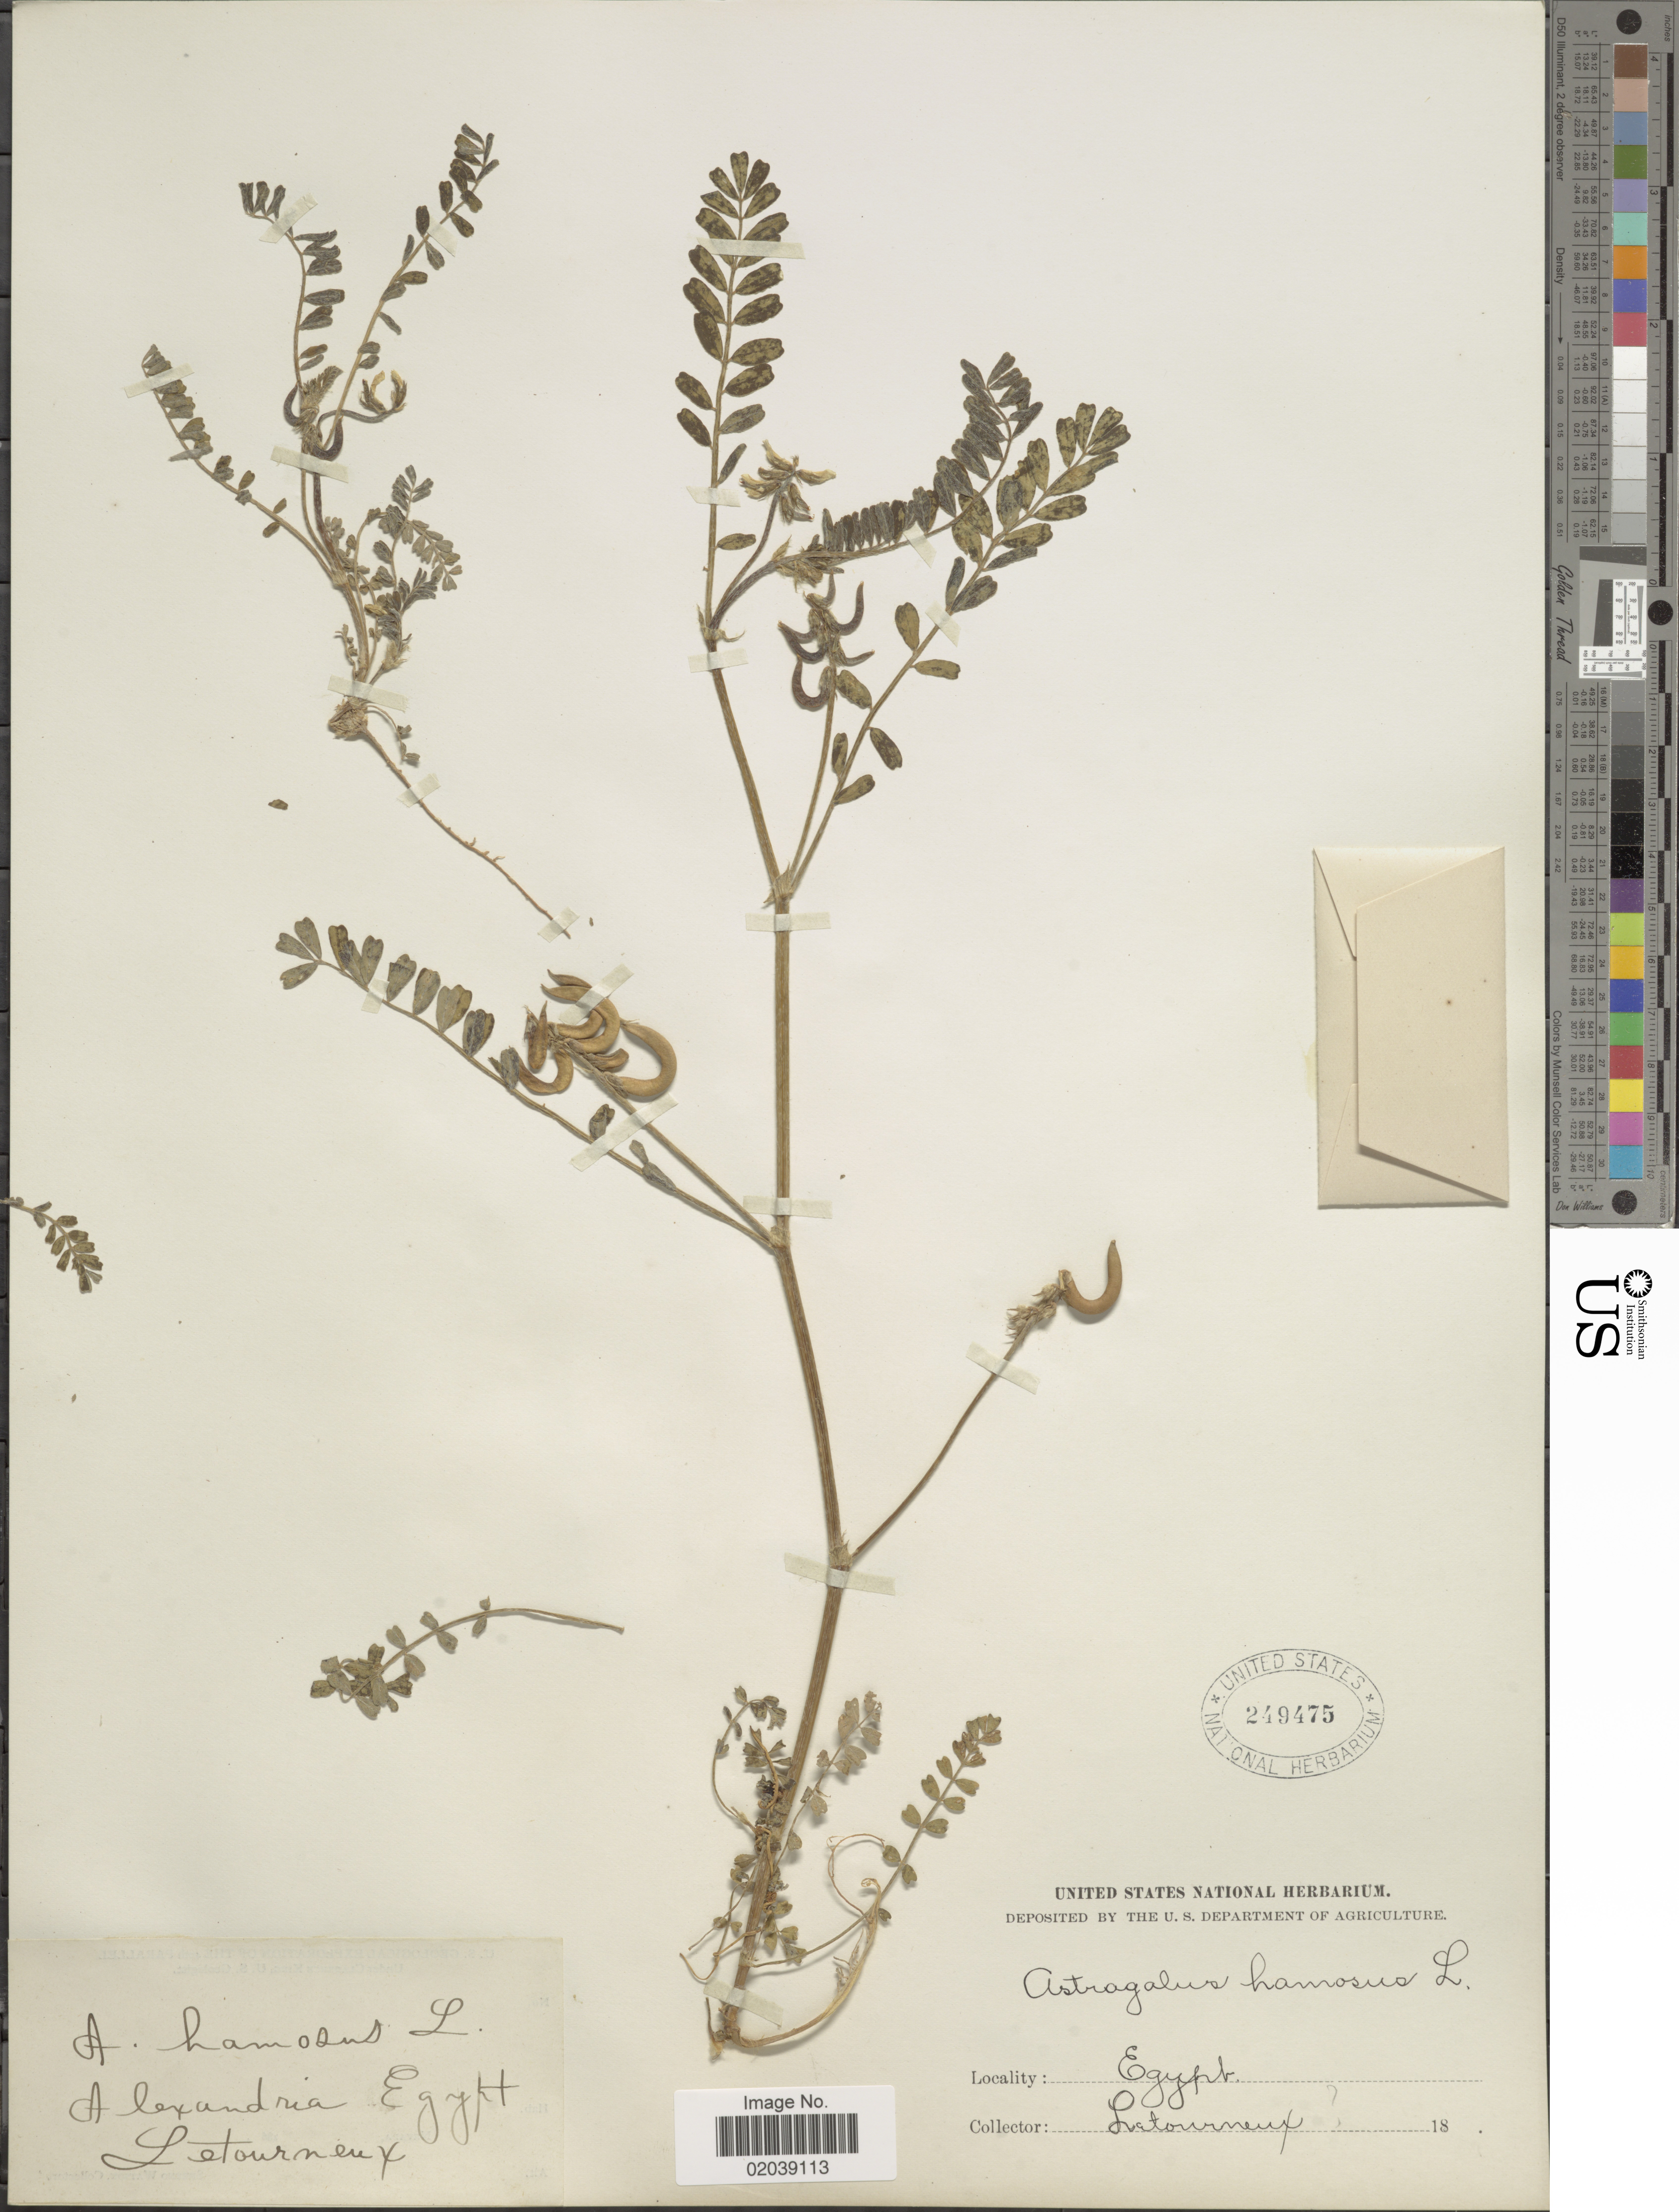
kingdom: Plantae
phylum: Tracheophyta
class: Magnoliopsida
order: Fabales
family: Fabaceae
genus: Astragalus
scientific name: Astragalus hamosus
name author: L.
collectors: Letourneux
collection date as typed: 18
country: Egypt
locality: Alexandria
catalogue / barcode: US 249475